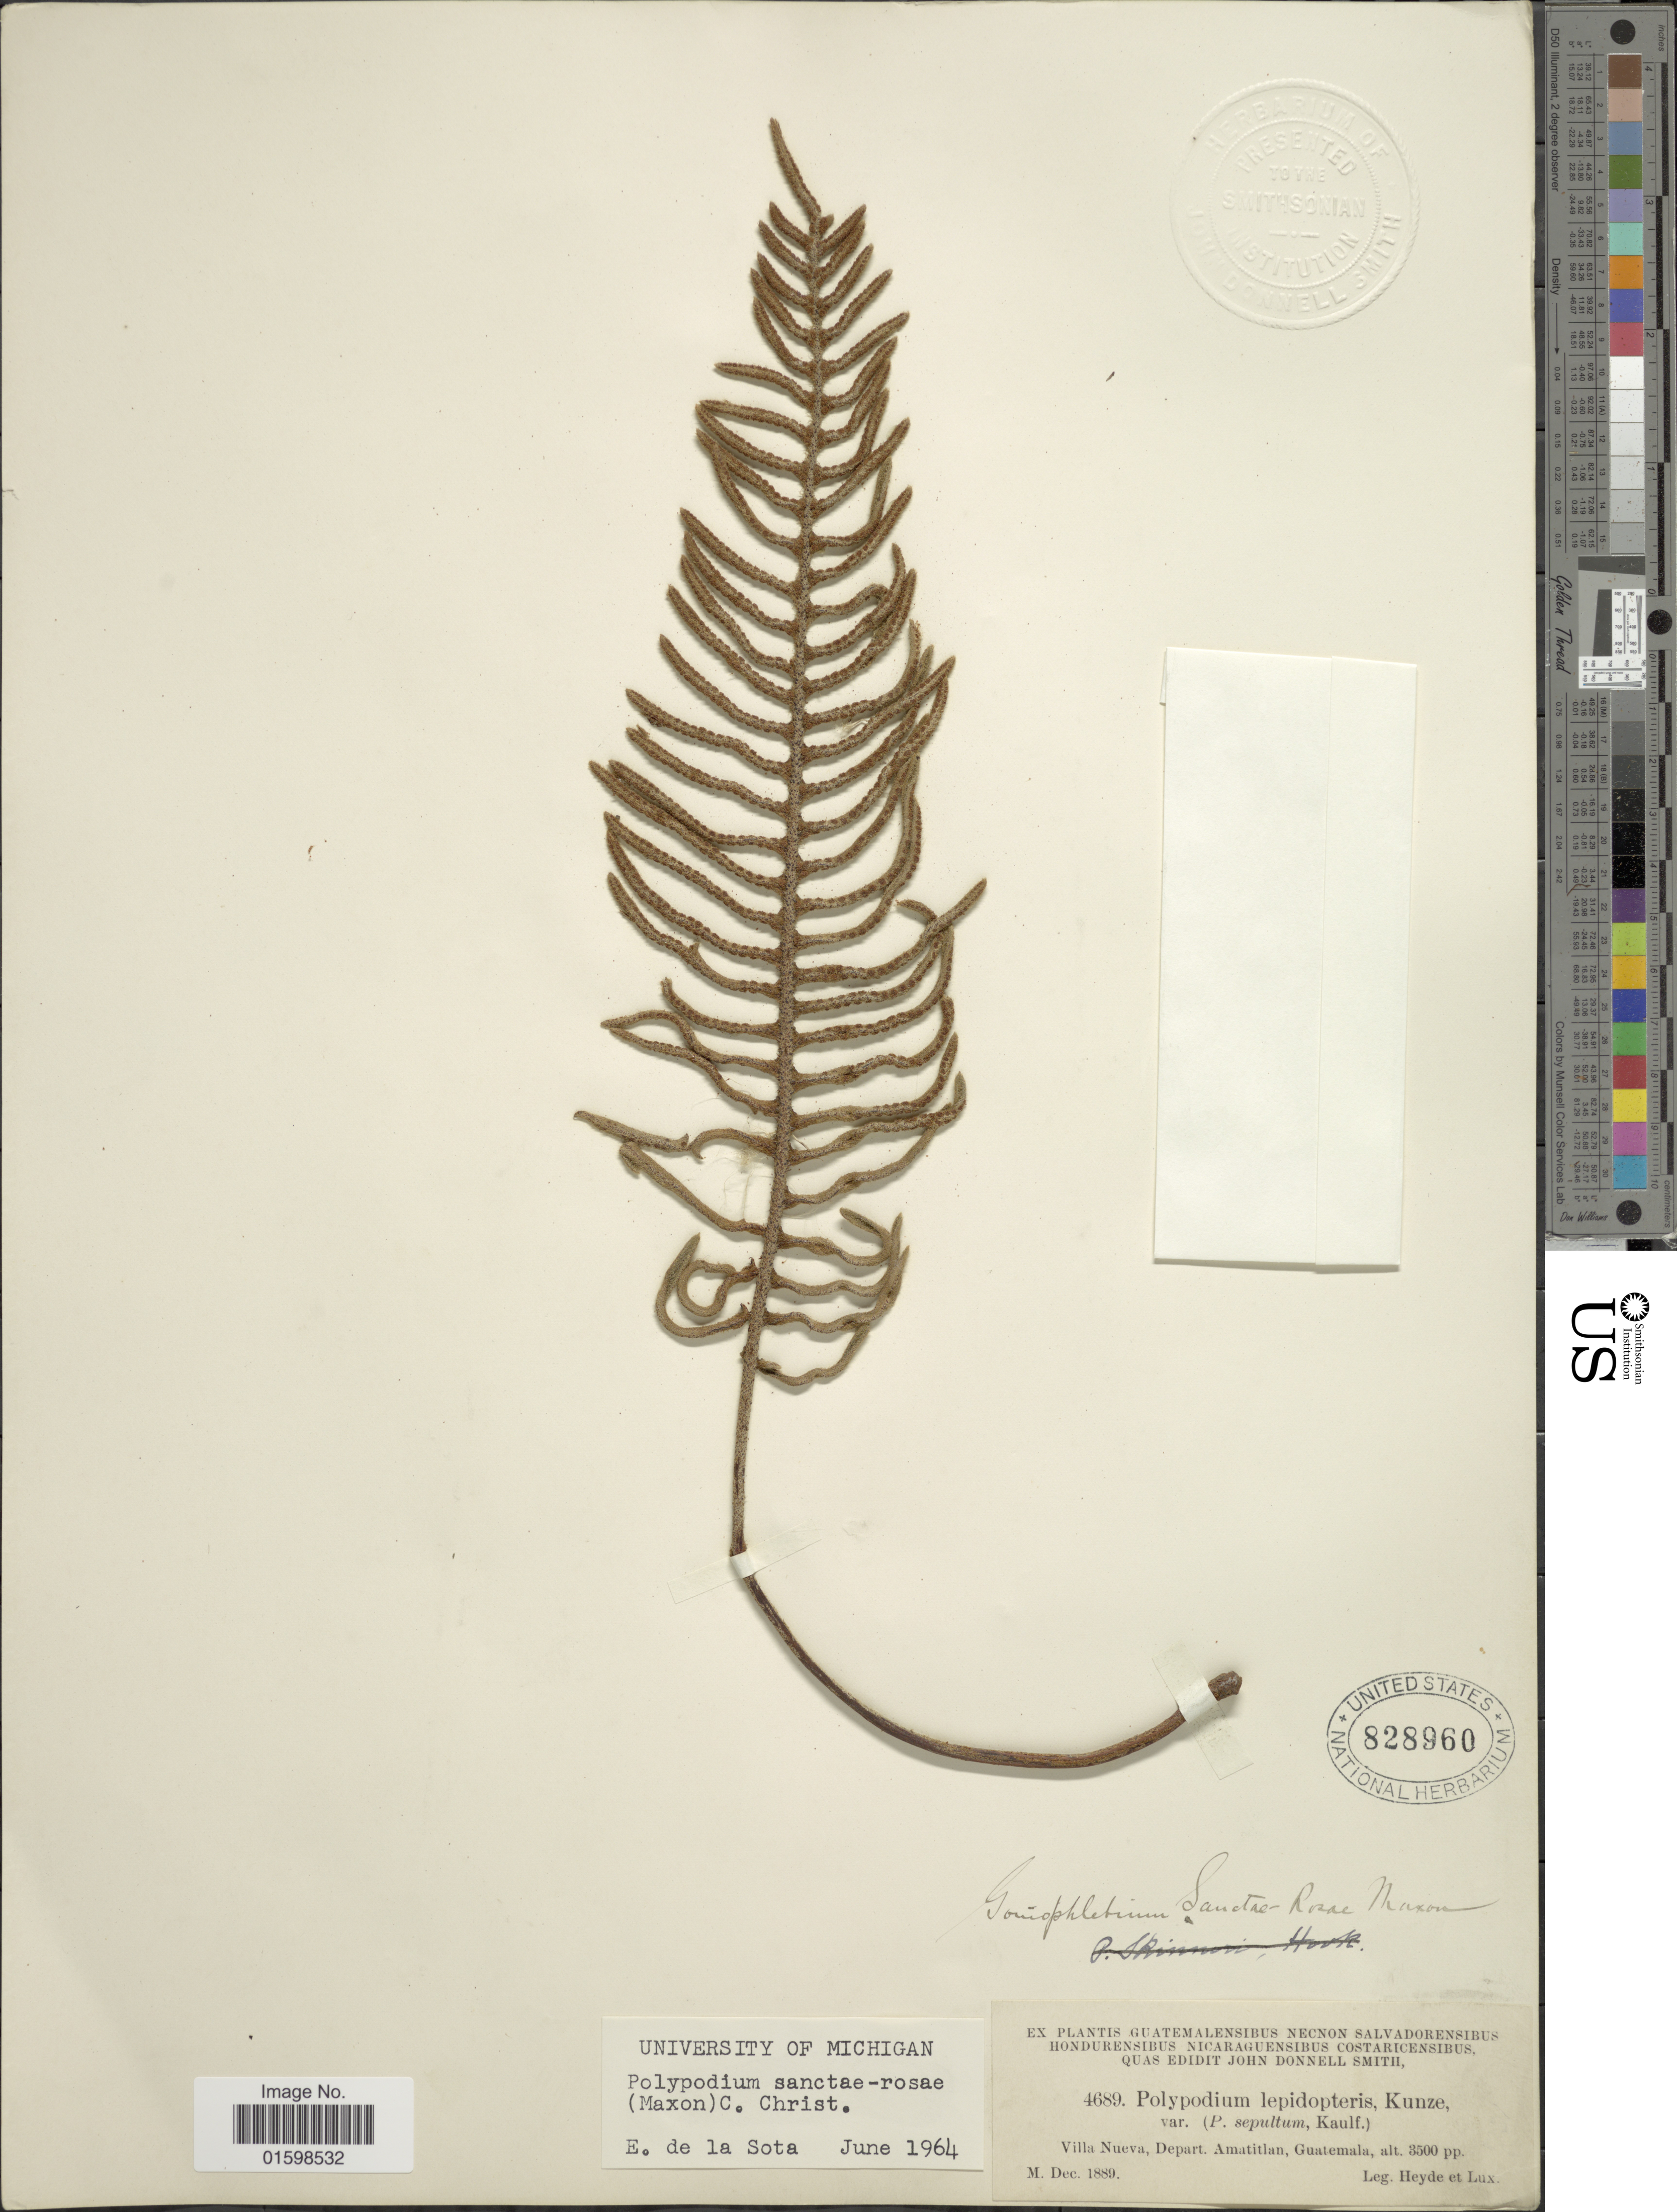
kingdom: Plantae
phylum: Tracheophyta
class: Polypodiopsida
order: Polypodiales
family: Polypodiaceae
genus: Pleopeltis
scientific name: Pleopeltis sanctae-rosae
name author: (Maxon) A.R. Sm. & Tejero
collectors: Heyde & Lux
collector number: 4689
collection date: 1889-12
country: Guatemala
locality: Villa Nueva, Depart. Amatilan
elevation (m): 1067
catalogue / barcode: US 828960